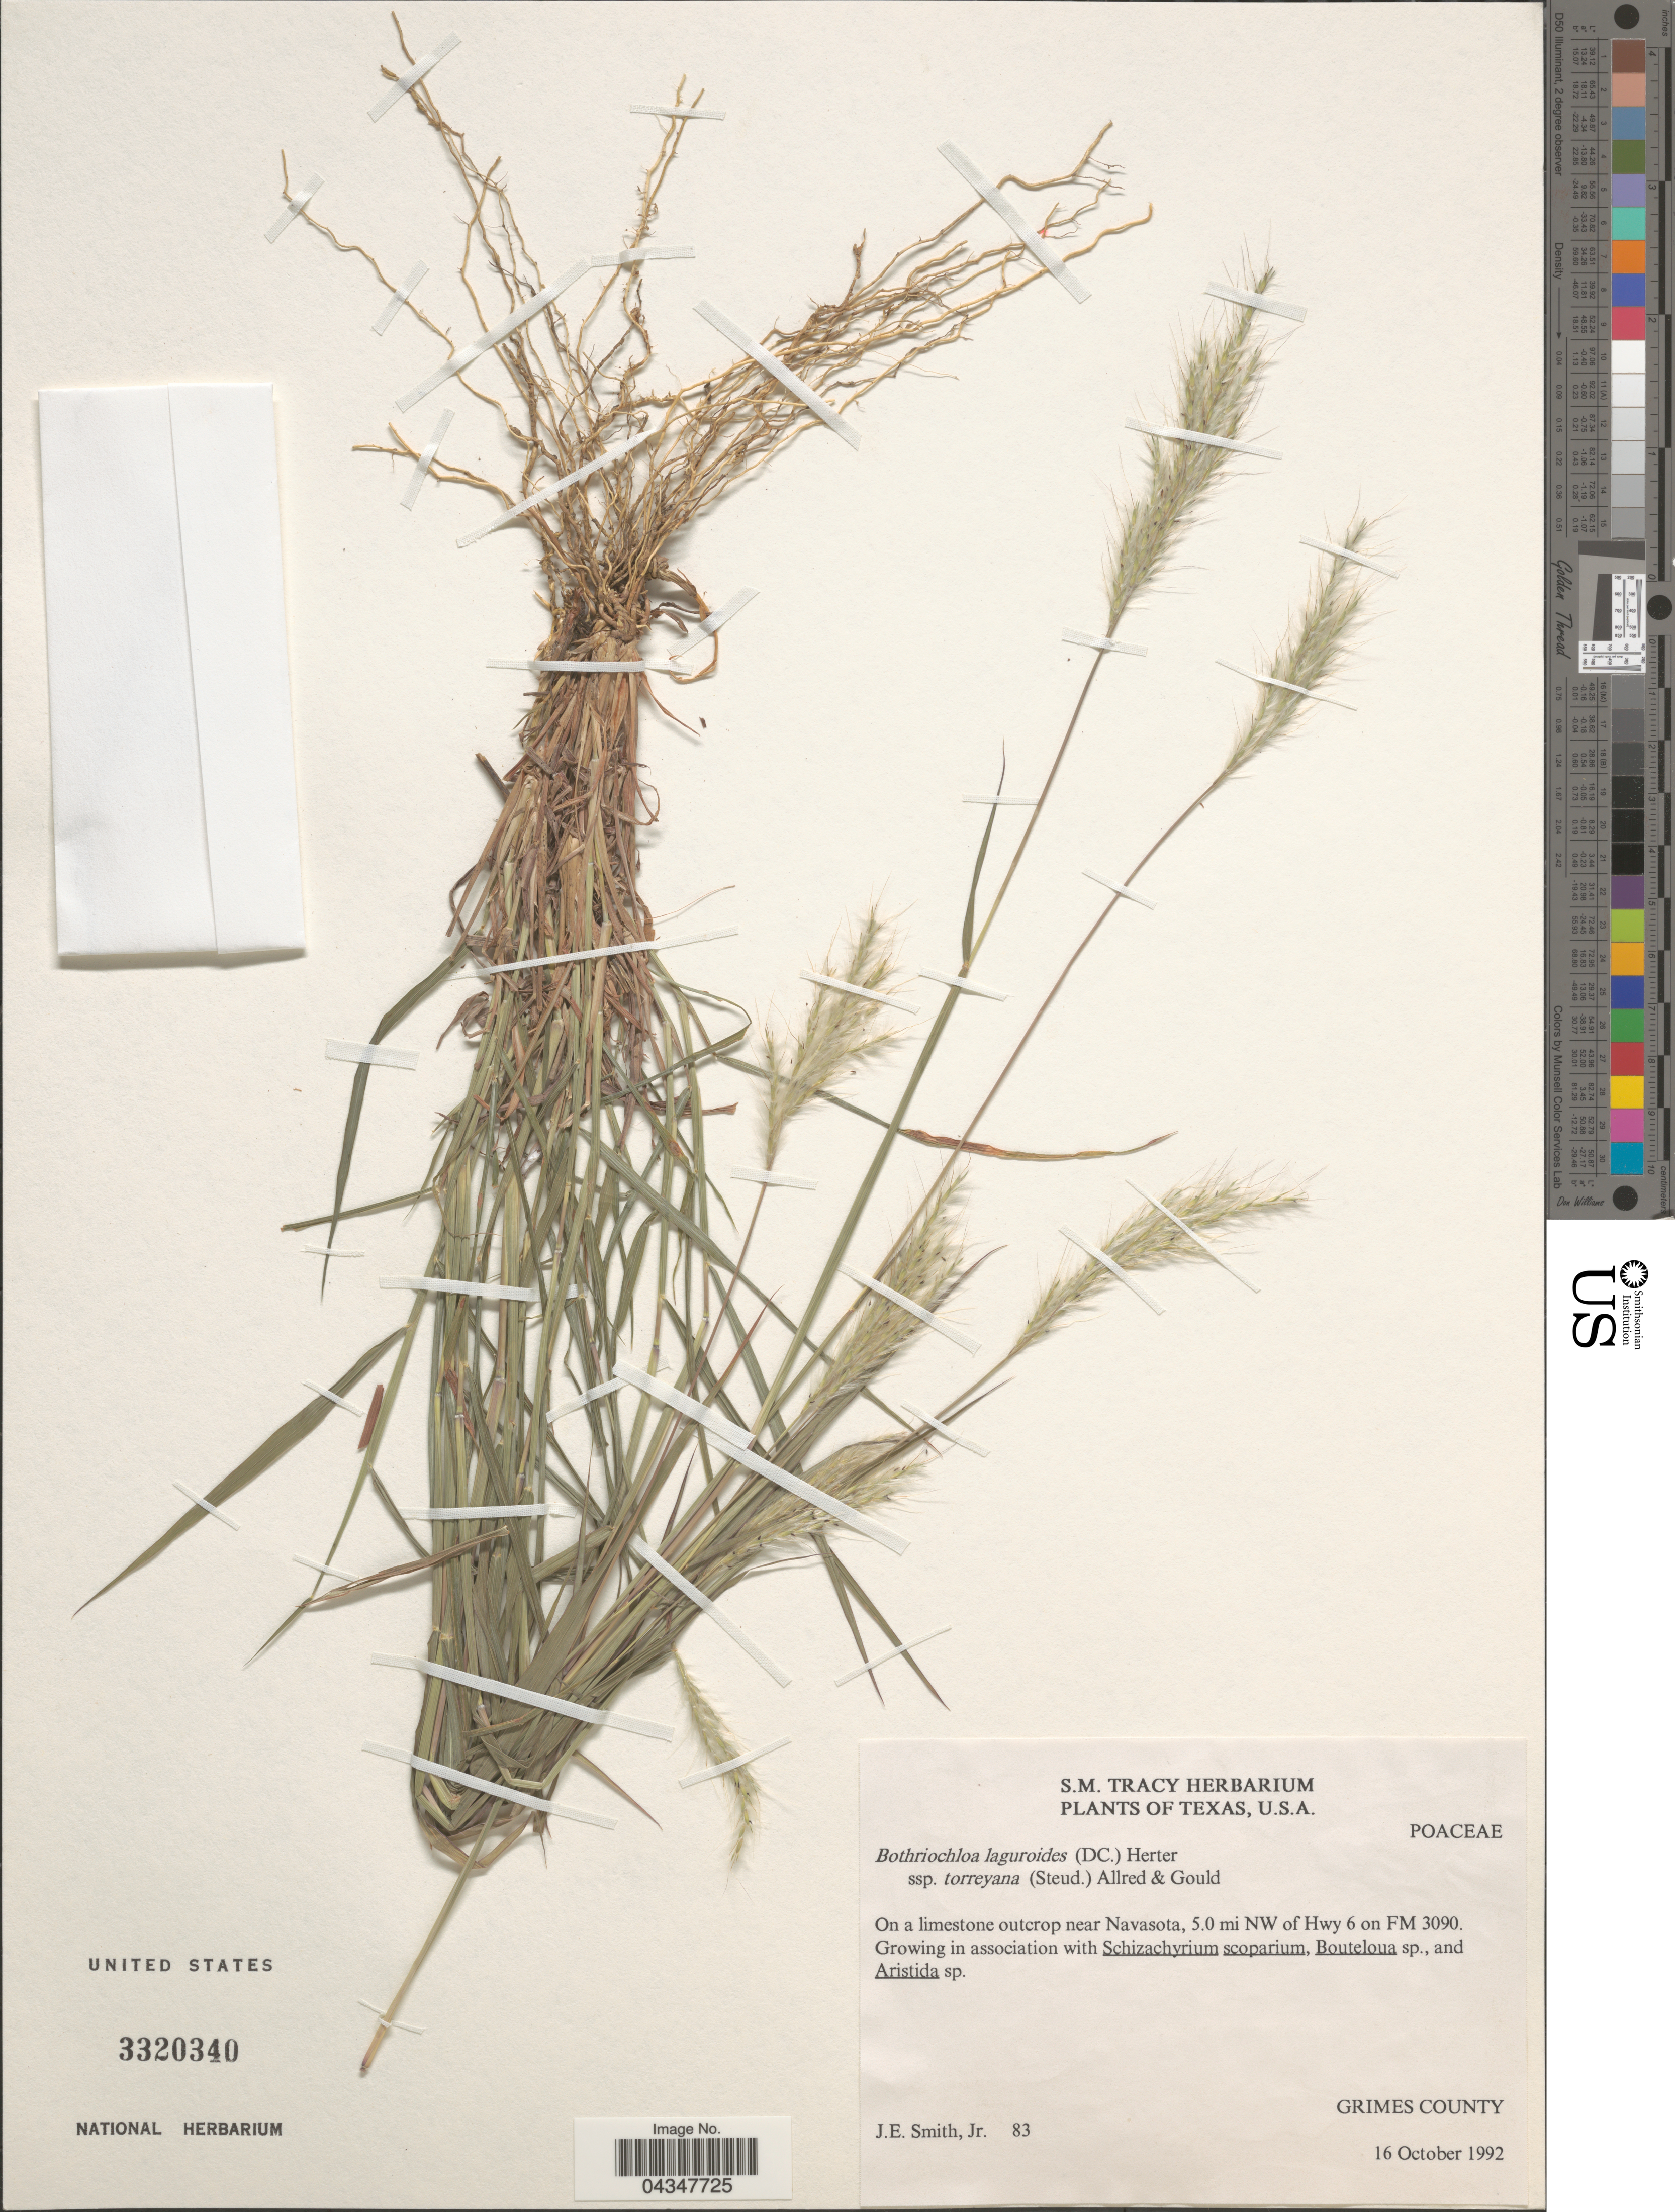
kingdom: Plantae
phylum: Tracheophyta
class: Liliopsida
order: Poales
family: Poaceae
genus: Bothriochloa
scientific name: Bothriochloa laguroides subsp. torreyana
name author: (Steud.) Allred & Gould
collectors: J. Smith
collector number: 83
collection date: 1992-10-16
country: United States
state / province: Texas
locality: On a limestone outcrop near Navasota, 5.0 mi NW of Hwy 6 on FM 3090. Grimes County.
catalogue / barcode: US 3320340